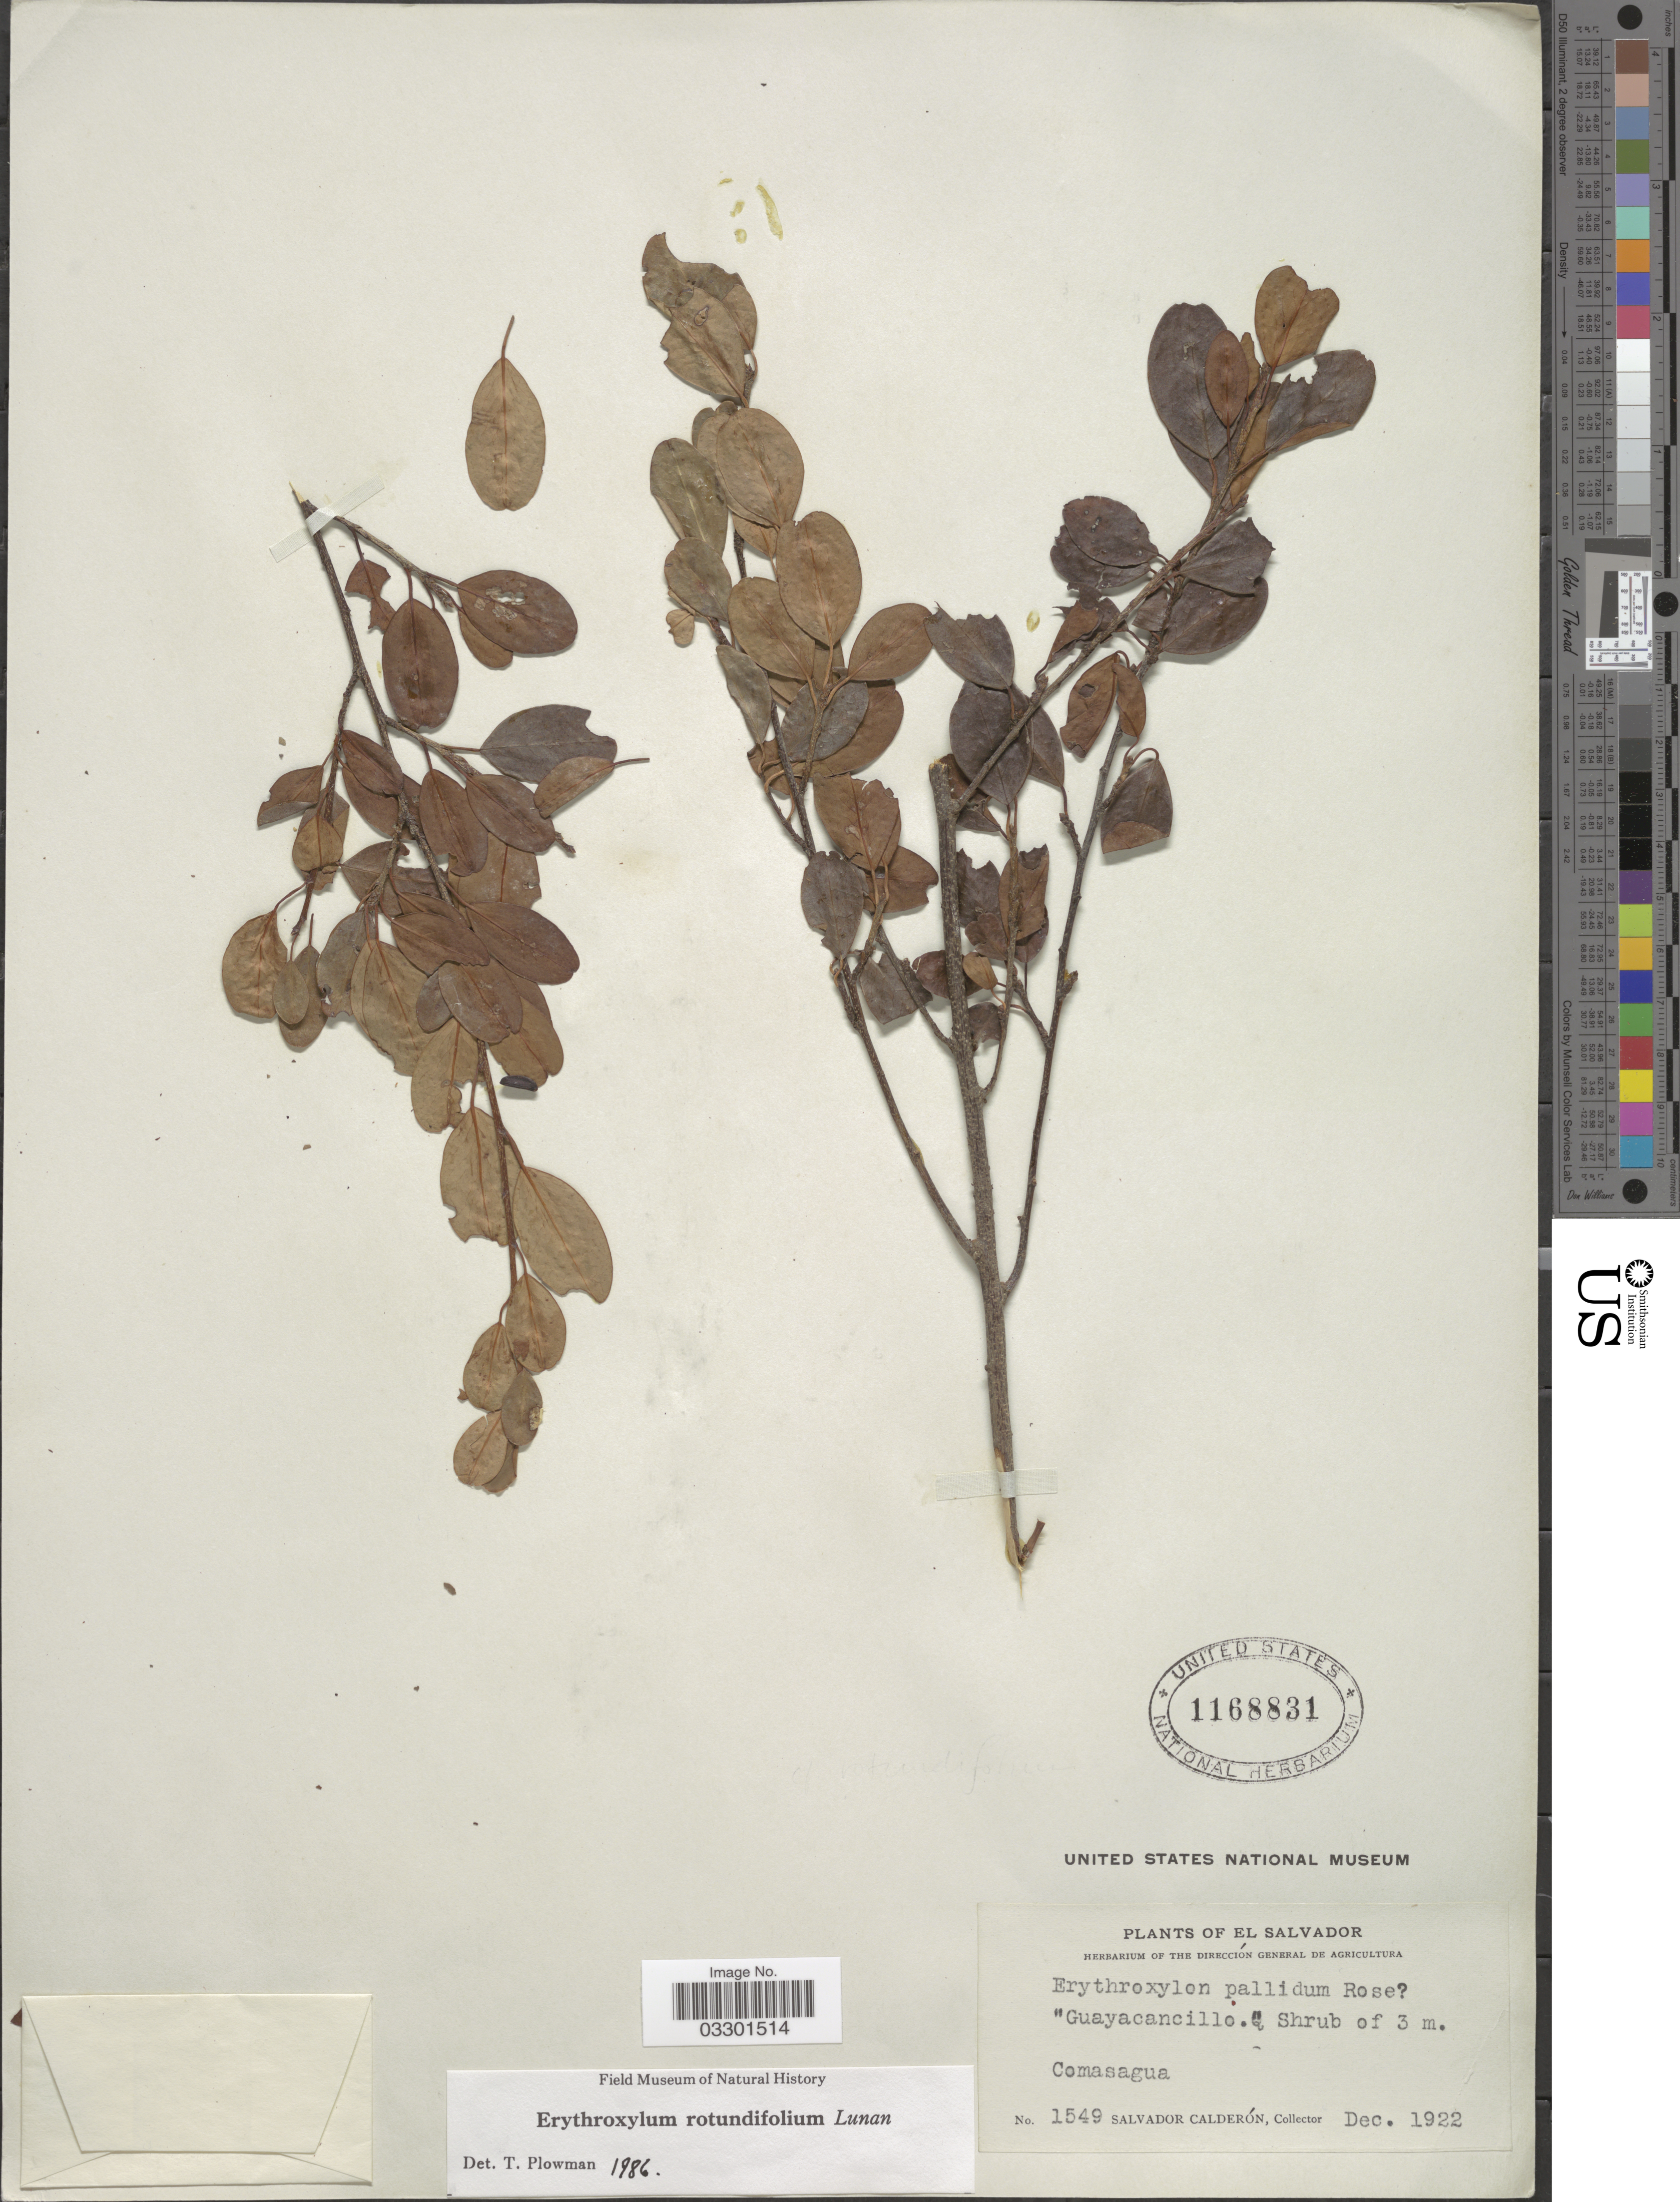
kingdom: Plantae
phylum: Tracheophyta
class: Magnoliopsida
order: Malpighiales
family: Erythroxylaceae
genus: Erythroxylum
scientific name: Erythroxylum rotundifolium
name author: Lunan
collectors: S. Calderón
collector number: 1549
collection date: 1922-12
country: El Salvador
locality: Comasagua.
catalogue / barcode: US 1168831